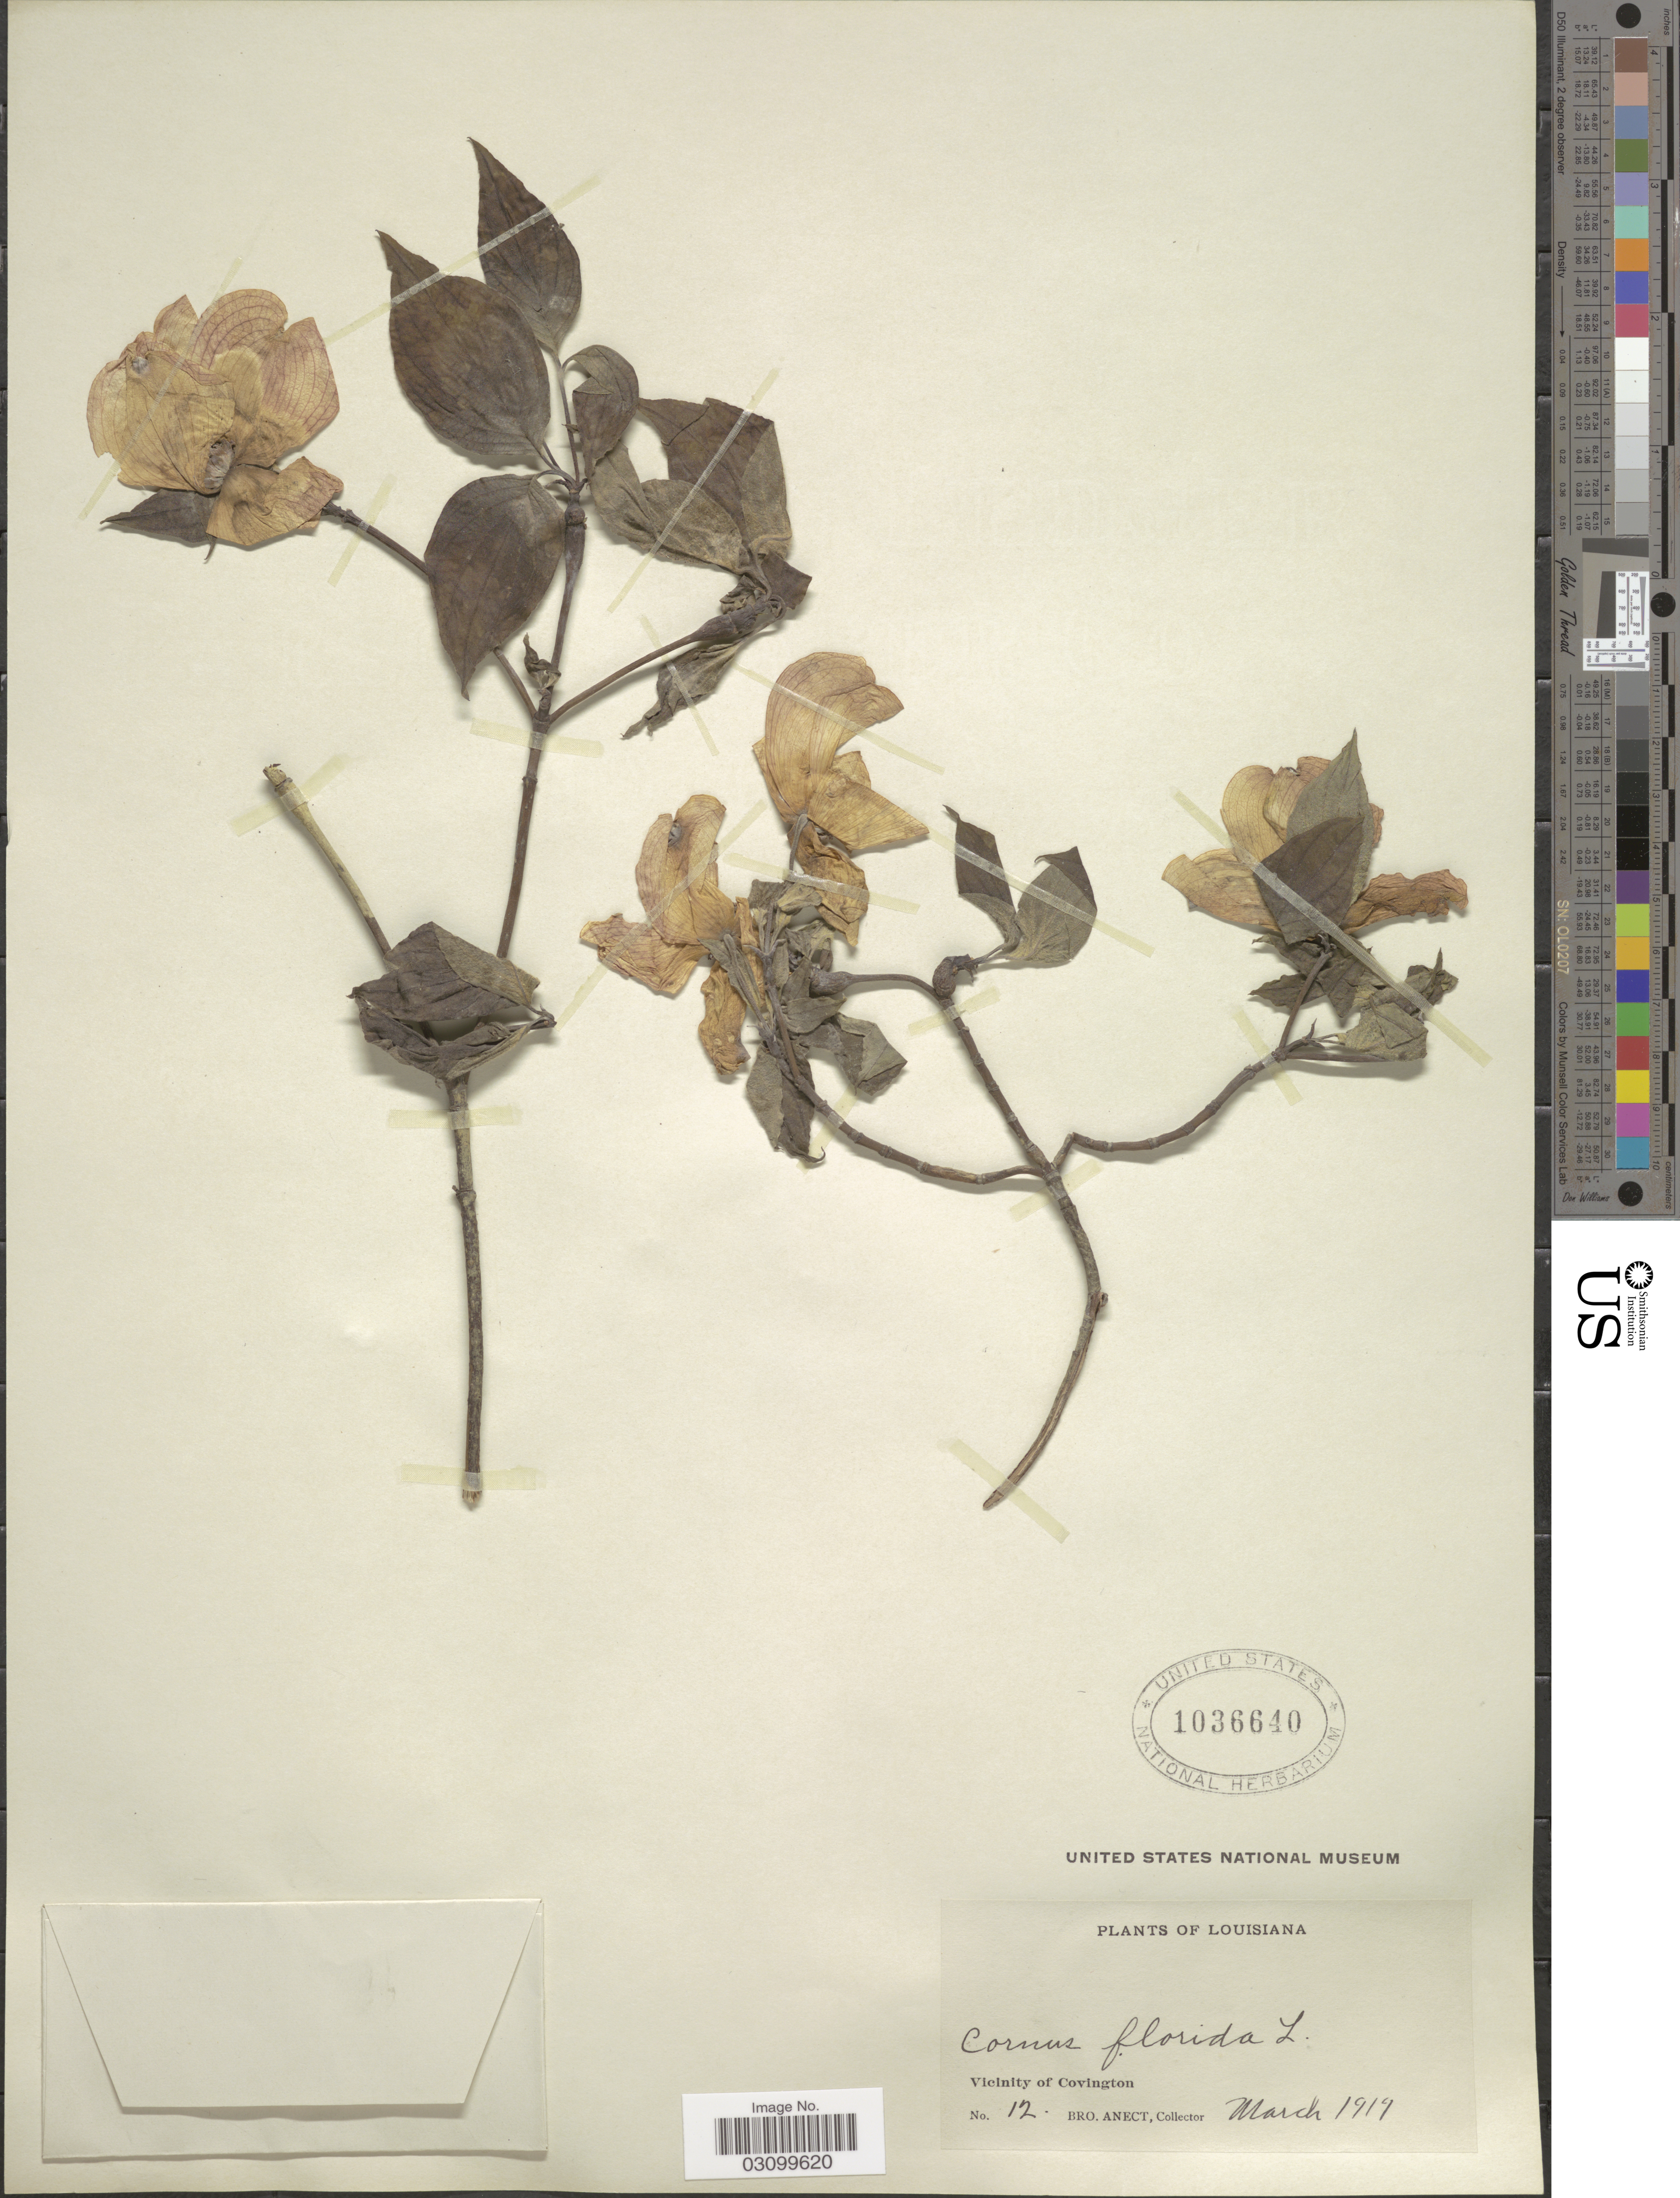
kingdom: Plantae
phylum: Tracheophyta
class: Magnoliopsida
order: Cornales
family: Cornaceae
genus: Cornus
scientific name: Cornus florida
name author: L.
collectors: B. Anect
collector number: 12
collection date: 1919-03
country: United States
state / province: Louisiana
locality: Vicinity of Covington.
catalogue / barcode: US 1036640